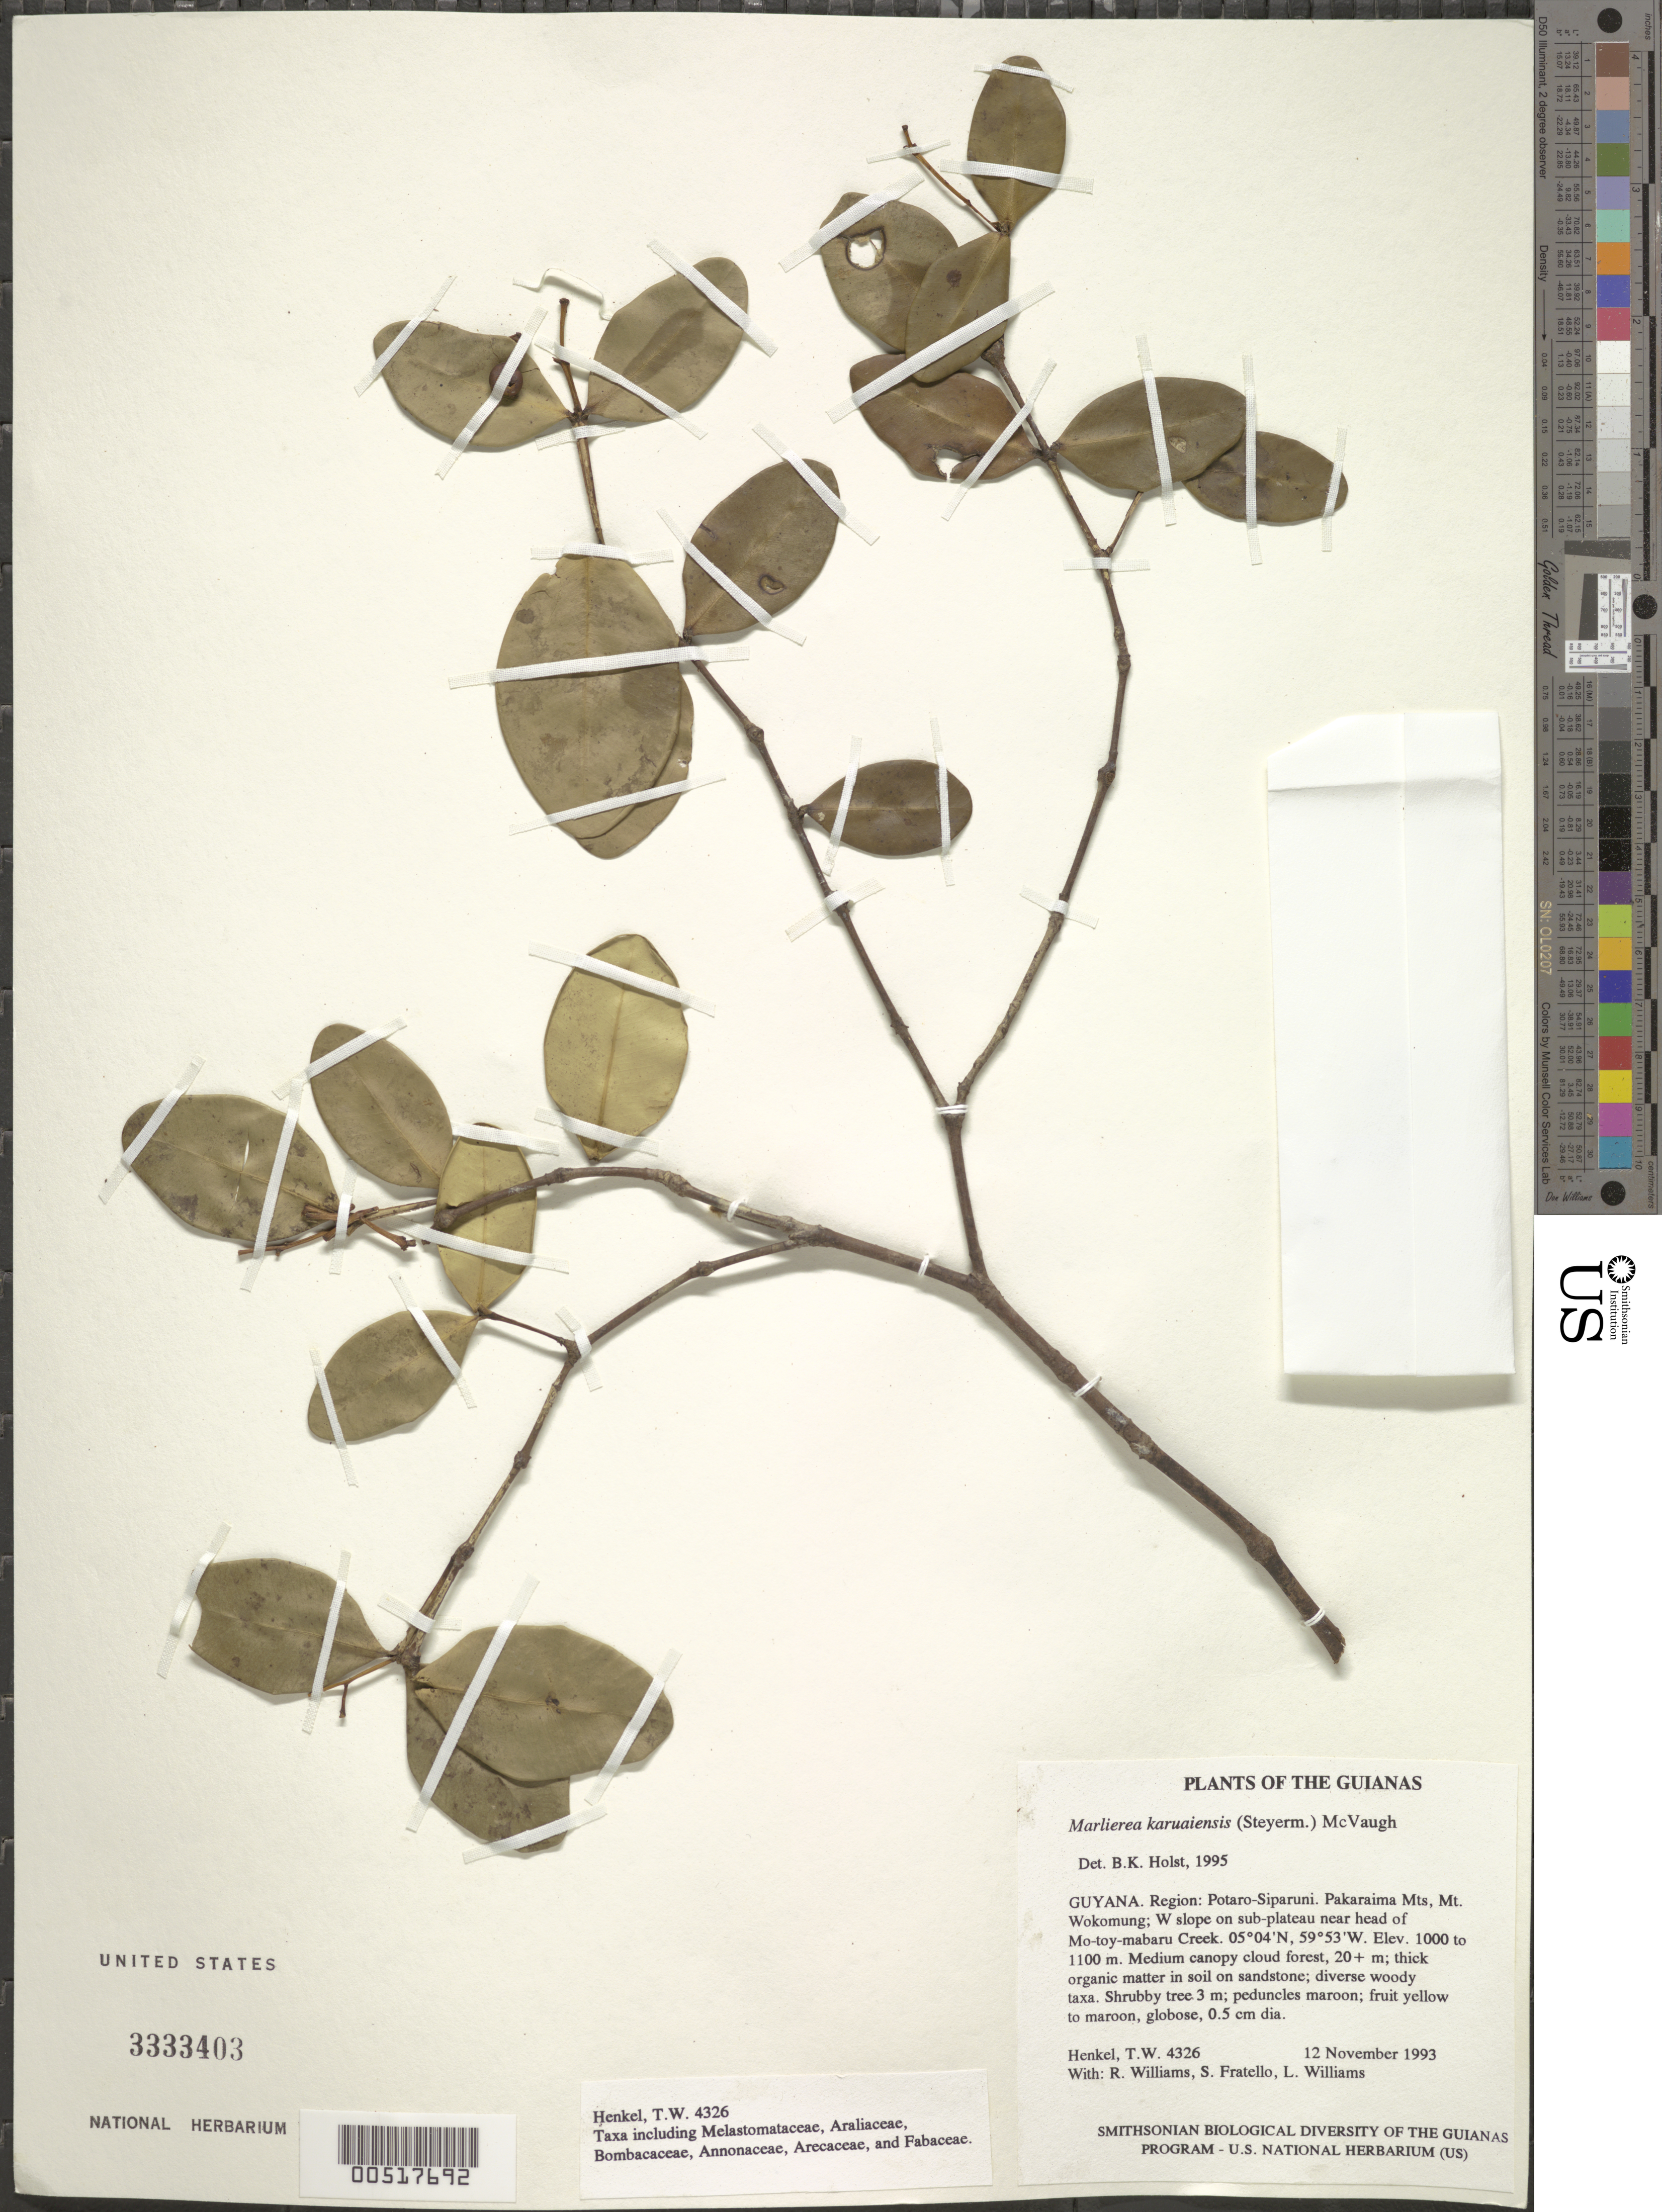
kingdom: Plantae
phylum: Tracheophyta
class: Magnoliopsida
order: Myrtales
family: Myrtaceae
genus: Myrcia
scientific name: Myrcia karuaiensis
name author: (Steyerm.) E. Lucas & C.E. Wilson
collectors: T. Henkel, R. Williams, S. Fratello & L. Williams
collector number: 4326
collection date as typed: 12 November 1993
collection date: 1993-11-12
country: Guyana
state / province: Potaro-Siparuni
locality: Pakaraima Mts, Mt. Wokomung; W slope on sub-plateau near head of Mo-toy-mabaru Creek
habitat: Medium canopy cloud forest, 20+ m; thick organic matter in soil on sandstone; diverse woody taxa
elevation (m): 1000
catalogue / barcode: US 3333403